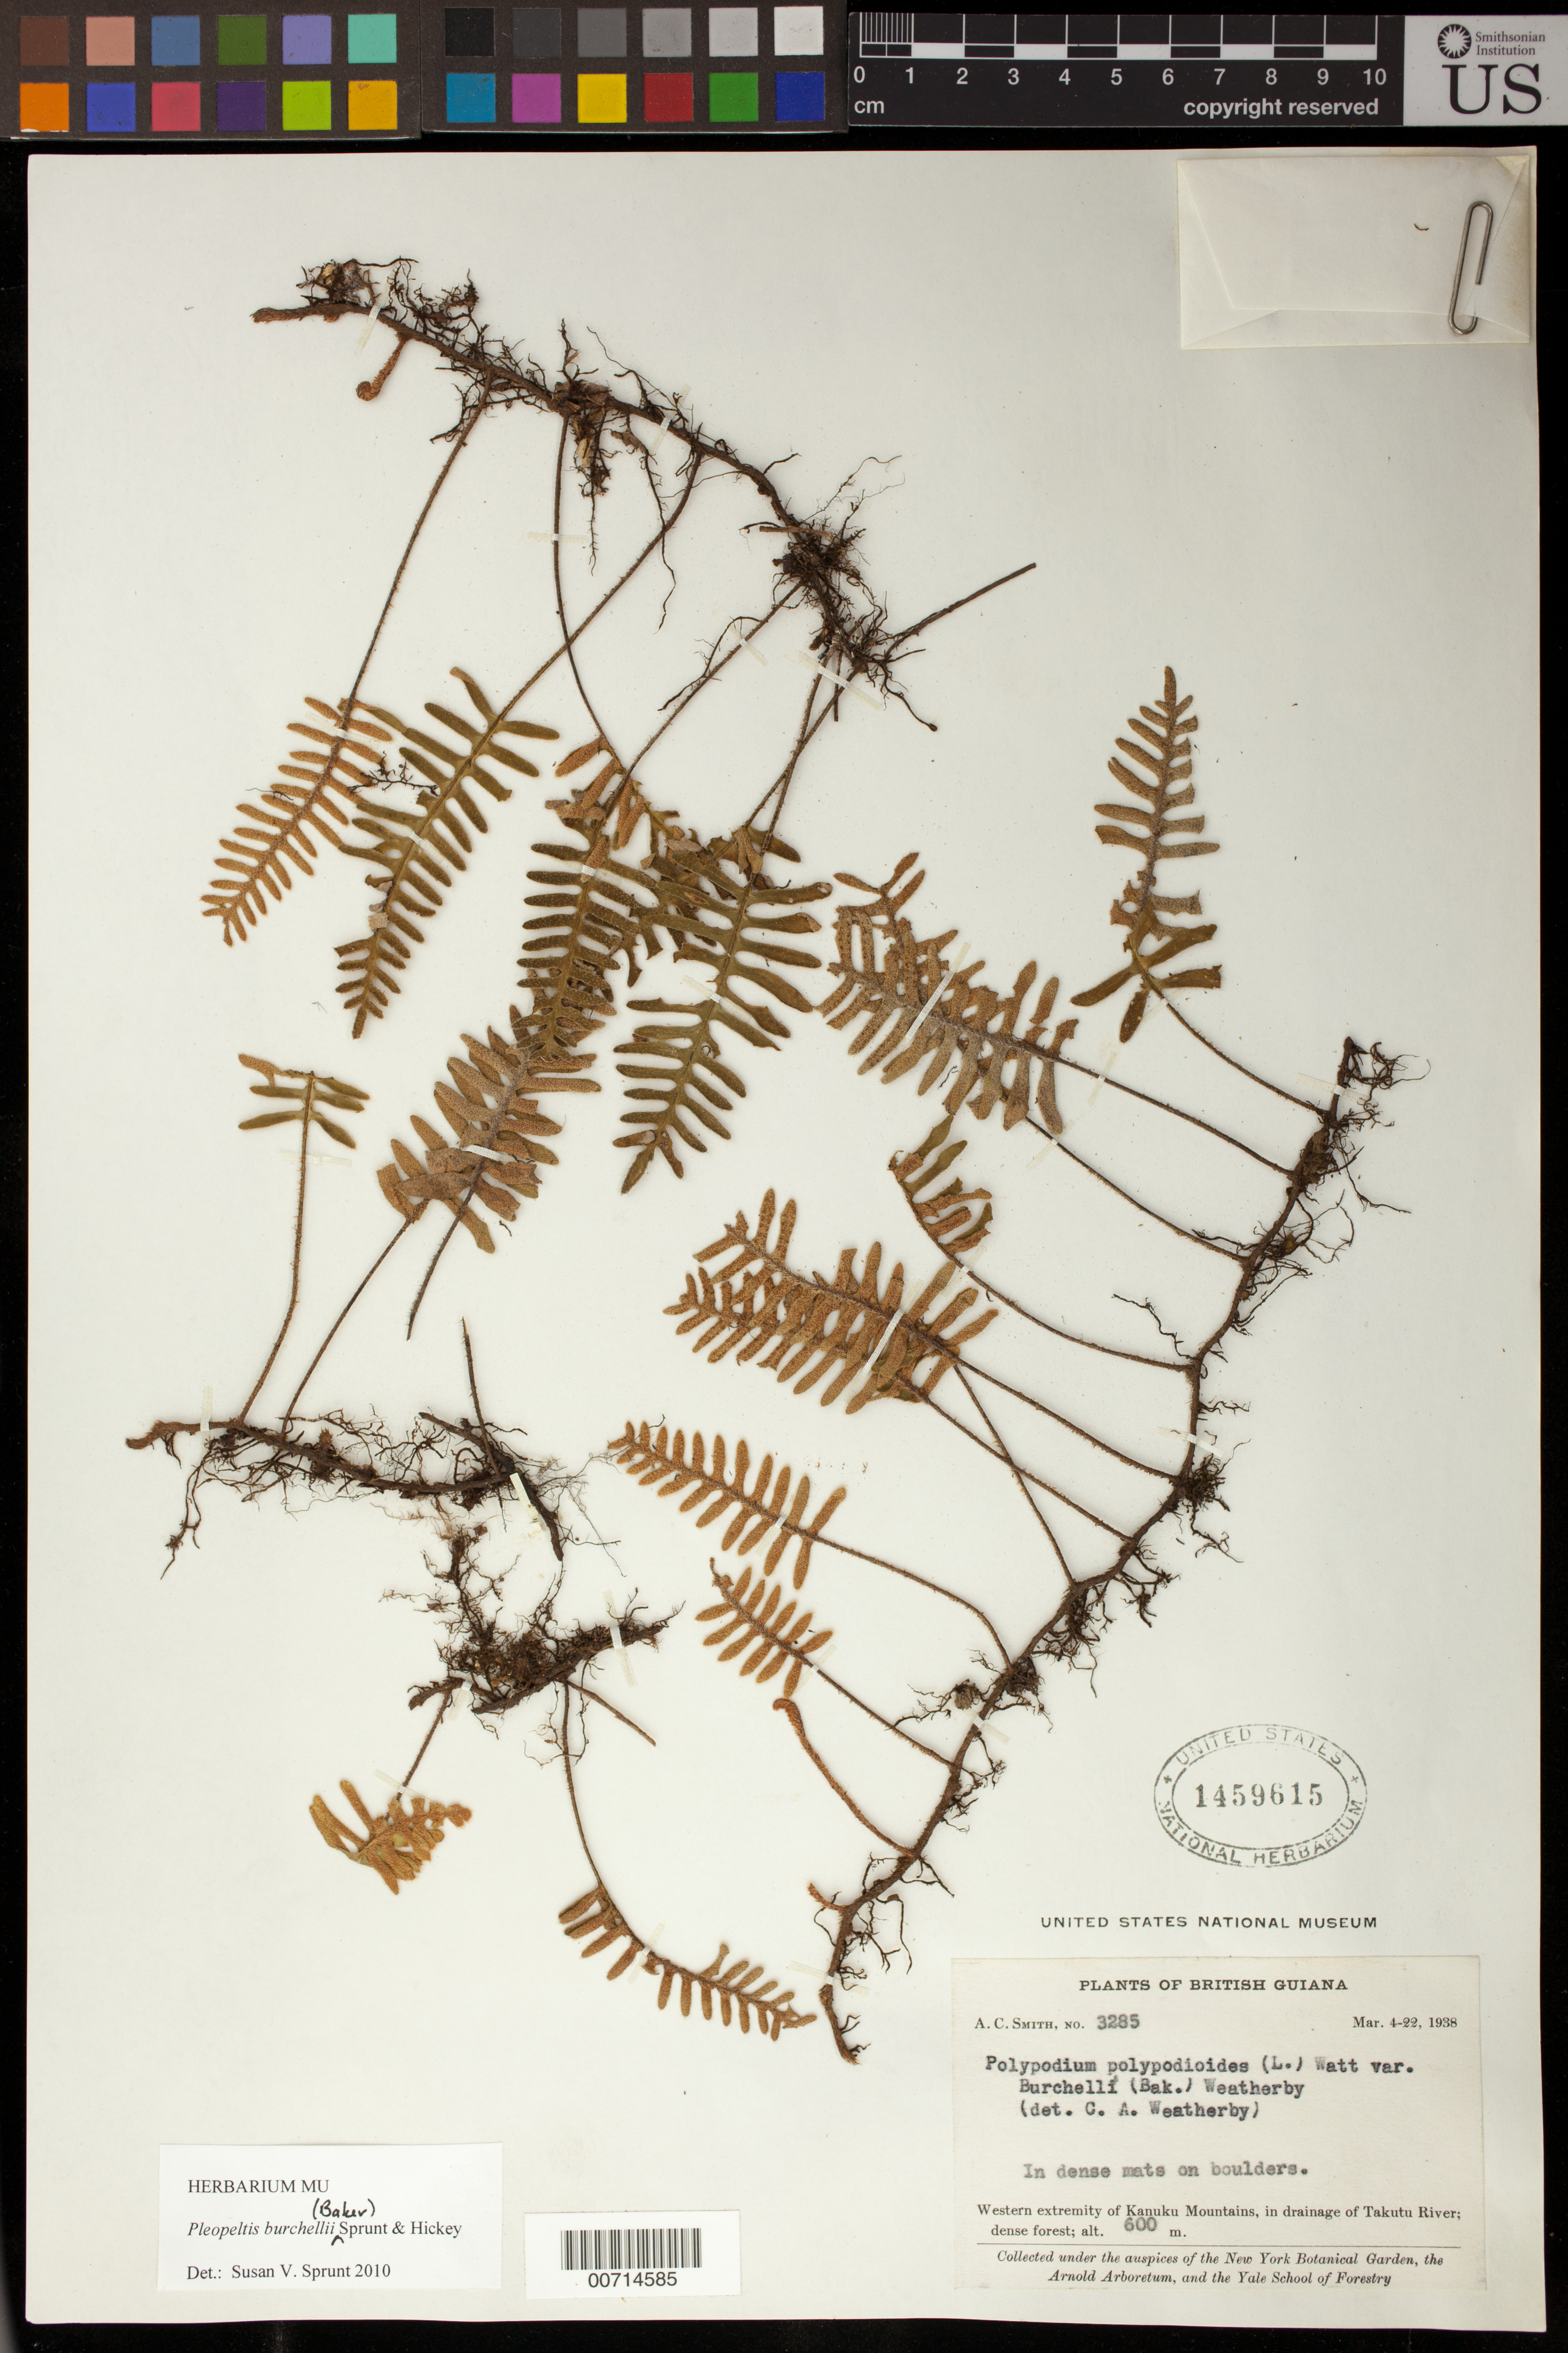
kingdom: Plantae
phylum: Tracheophyta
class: Polypodiopsida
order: Polypodiales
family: Polypodiaceae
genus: Pleopeltis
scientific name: Pleopeltis burchellii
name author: (Baker) Sprunt & Hickey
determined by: Sprunt, S. V.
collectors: A. C. Smith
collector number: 3285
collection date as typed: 4-Mar-38 to 22-Mar-38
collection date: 1938-03-04/1938-03-22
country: Guyana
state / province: U. Takutu-U. Essequibo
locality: Kanuku Mts., drainage of Takutu R., western extremity of Kanuku Mountains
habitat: On boulders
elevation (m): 600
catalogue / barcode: US 1459615